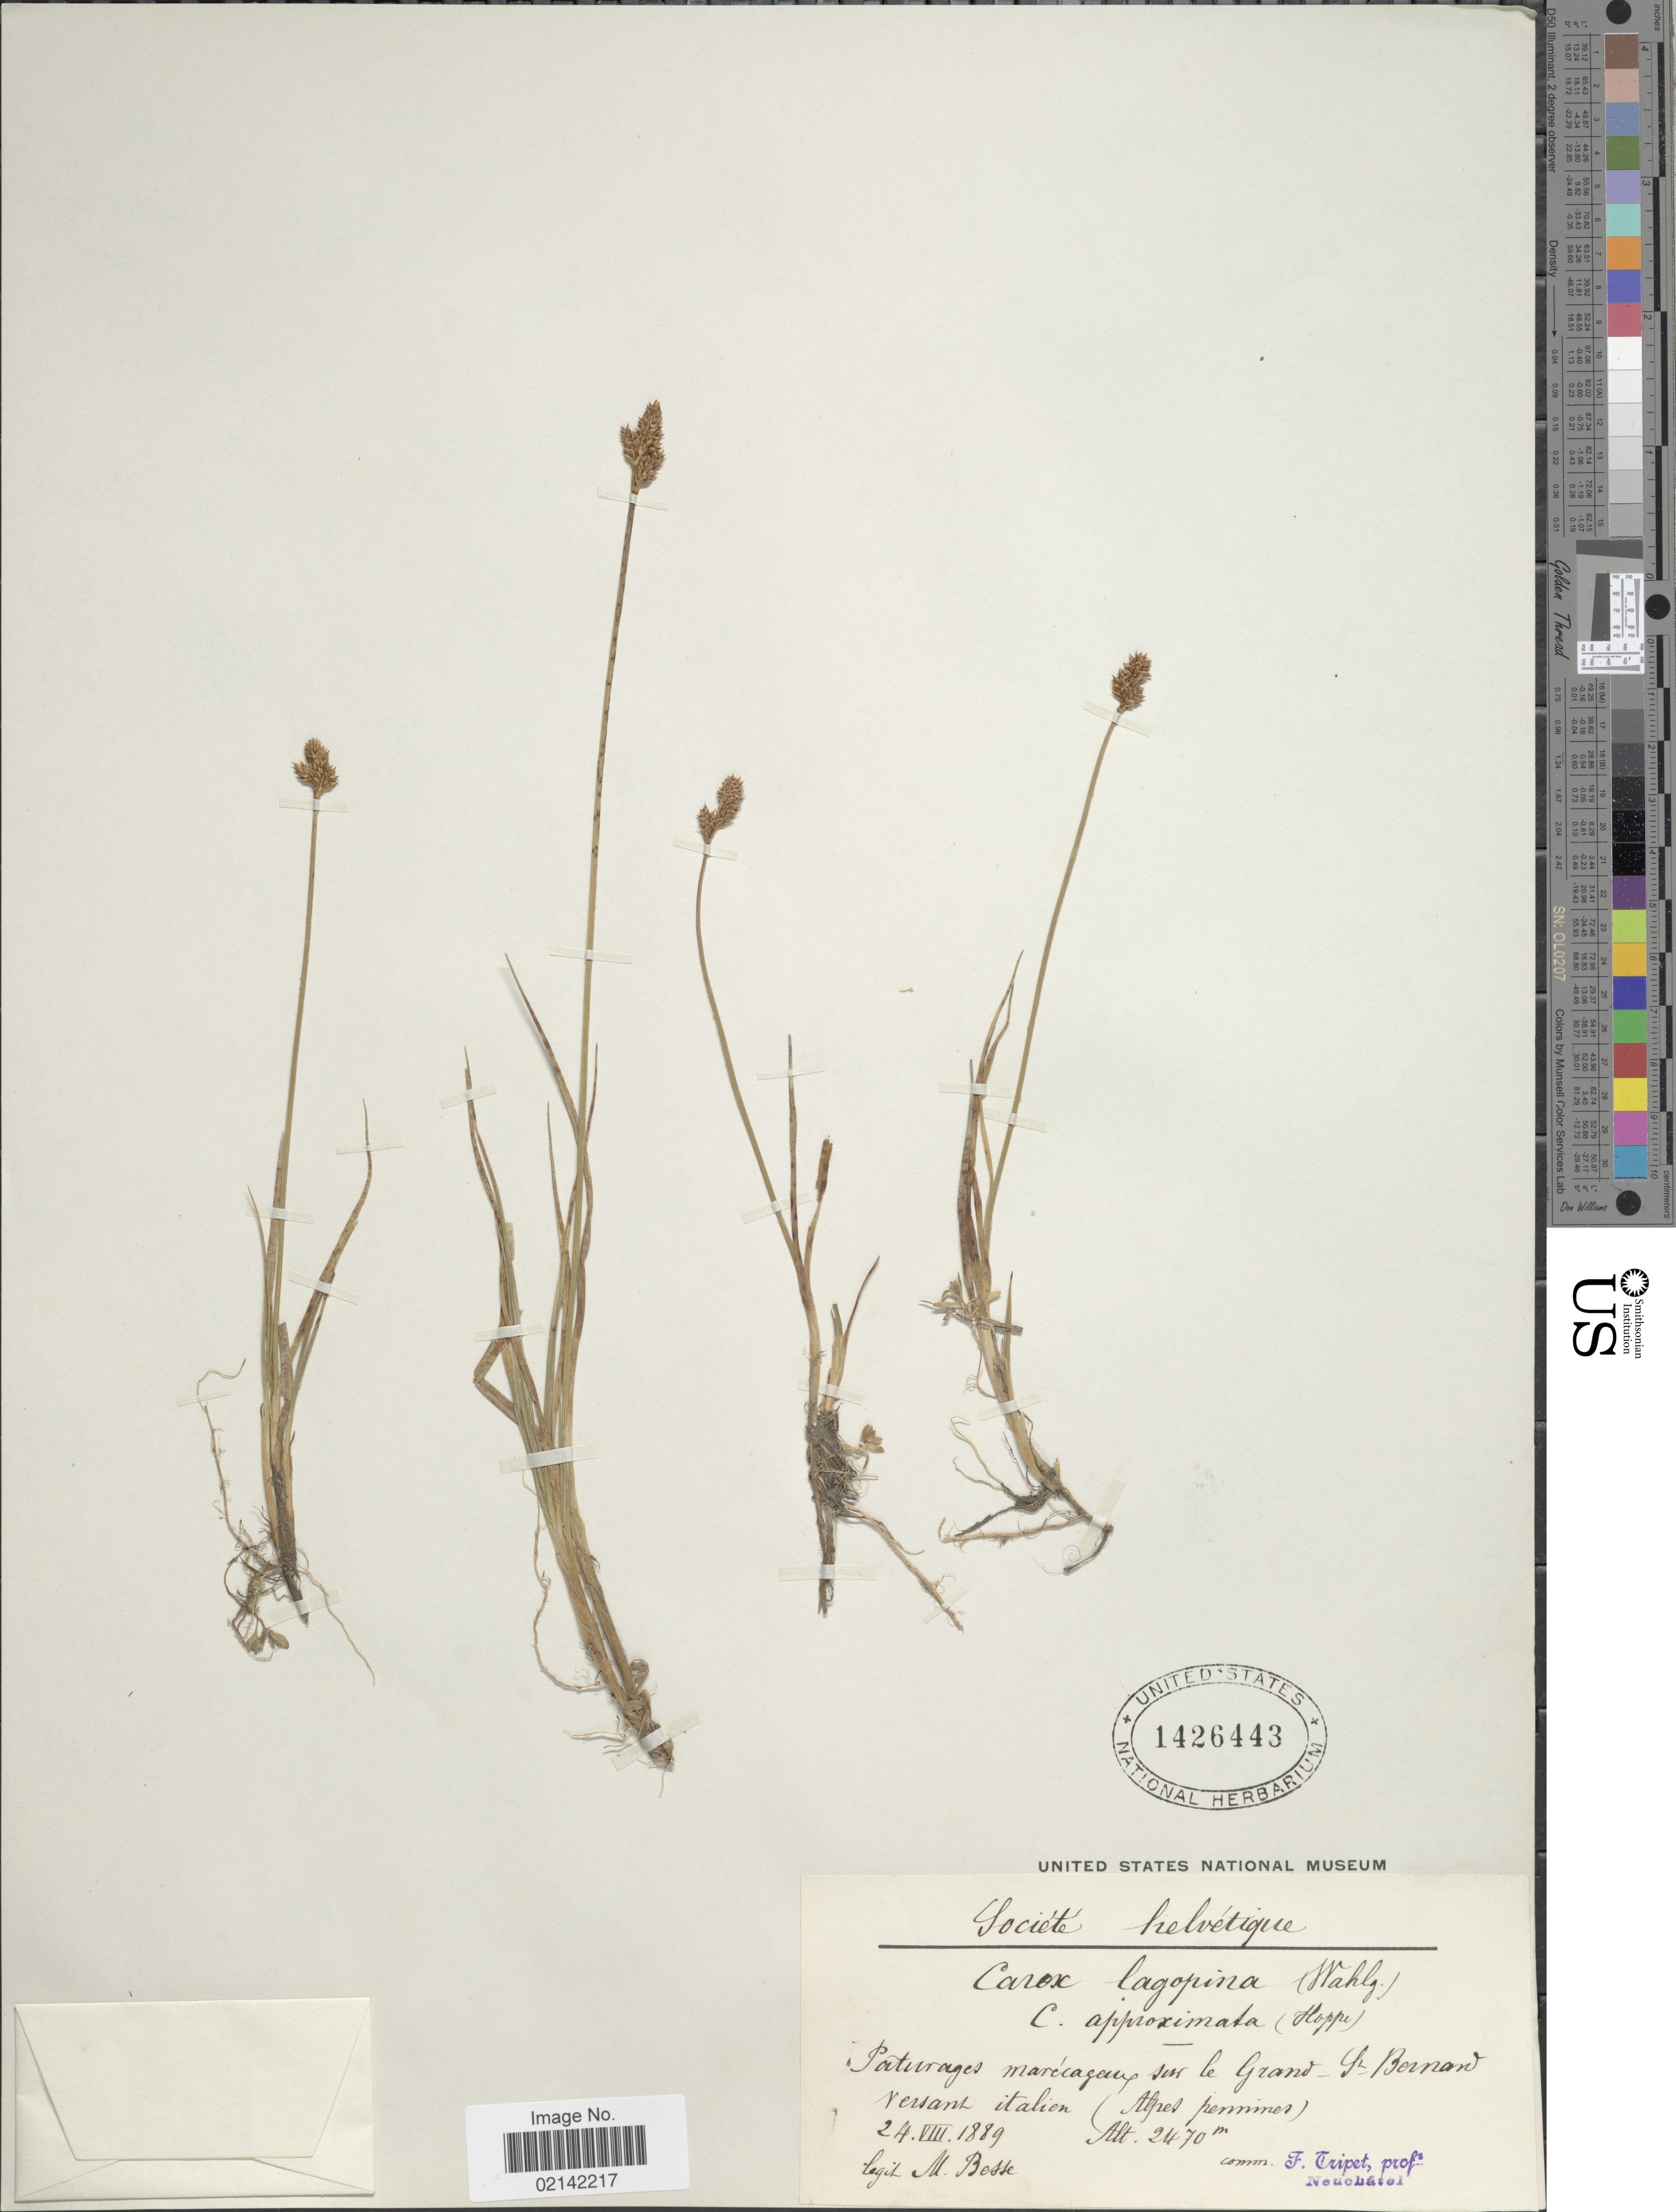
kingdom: Plantae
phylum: Tracheophyta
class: Liliopsida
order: Poales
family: Cyperaceae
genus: Carex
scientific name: Carex lachenalii subsp. lachenalii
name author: Schkuhr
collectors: M. Besse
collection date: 1889-08-24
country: Italy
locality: Sur le Grand- St. Bernard versant italien (Alpes pennines)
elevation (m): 2470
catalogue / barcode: US 1426443